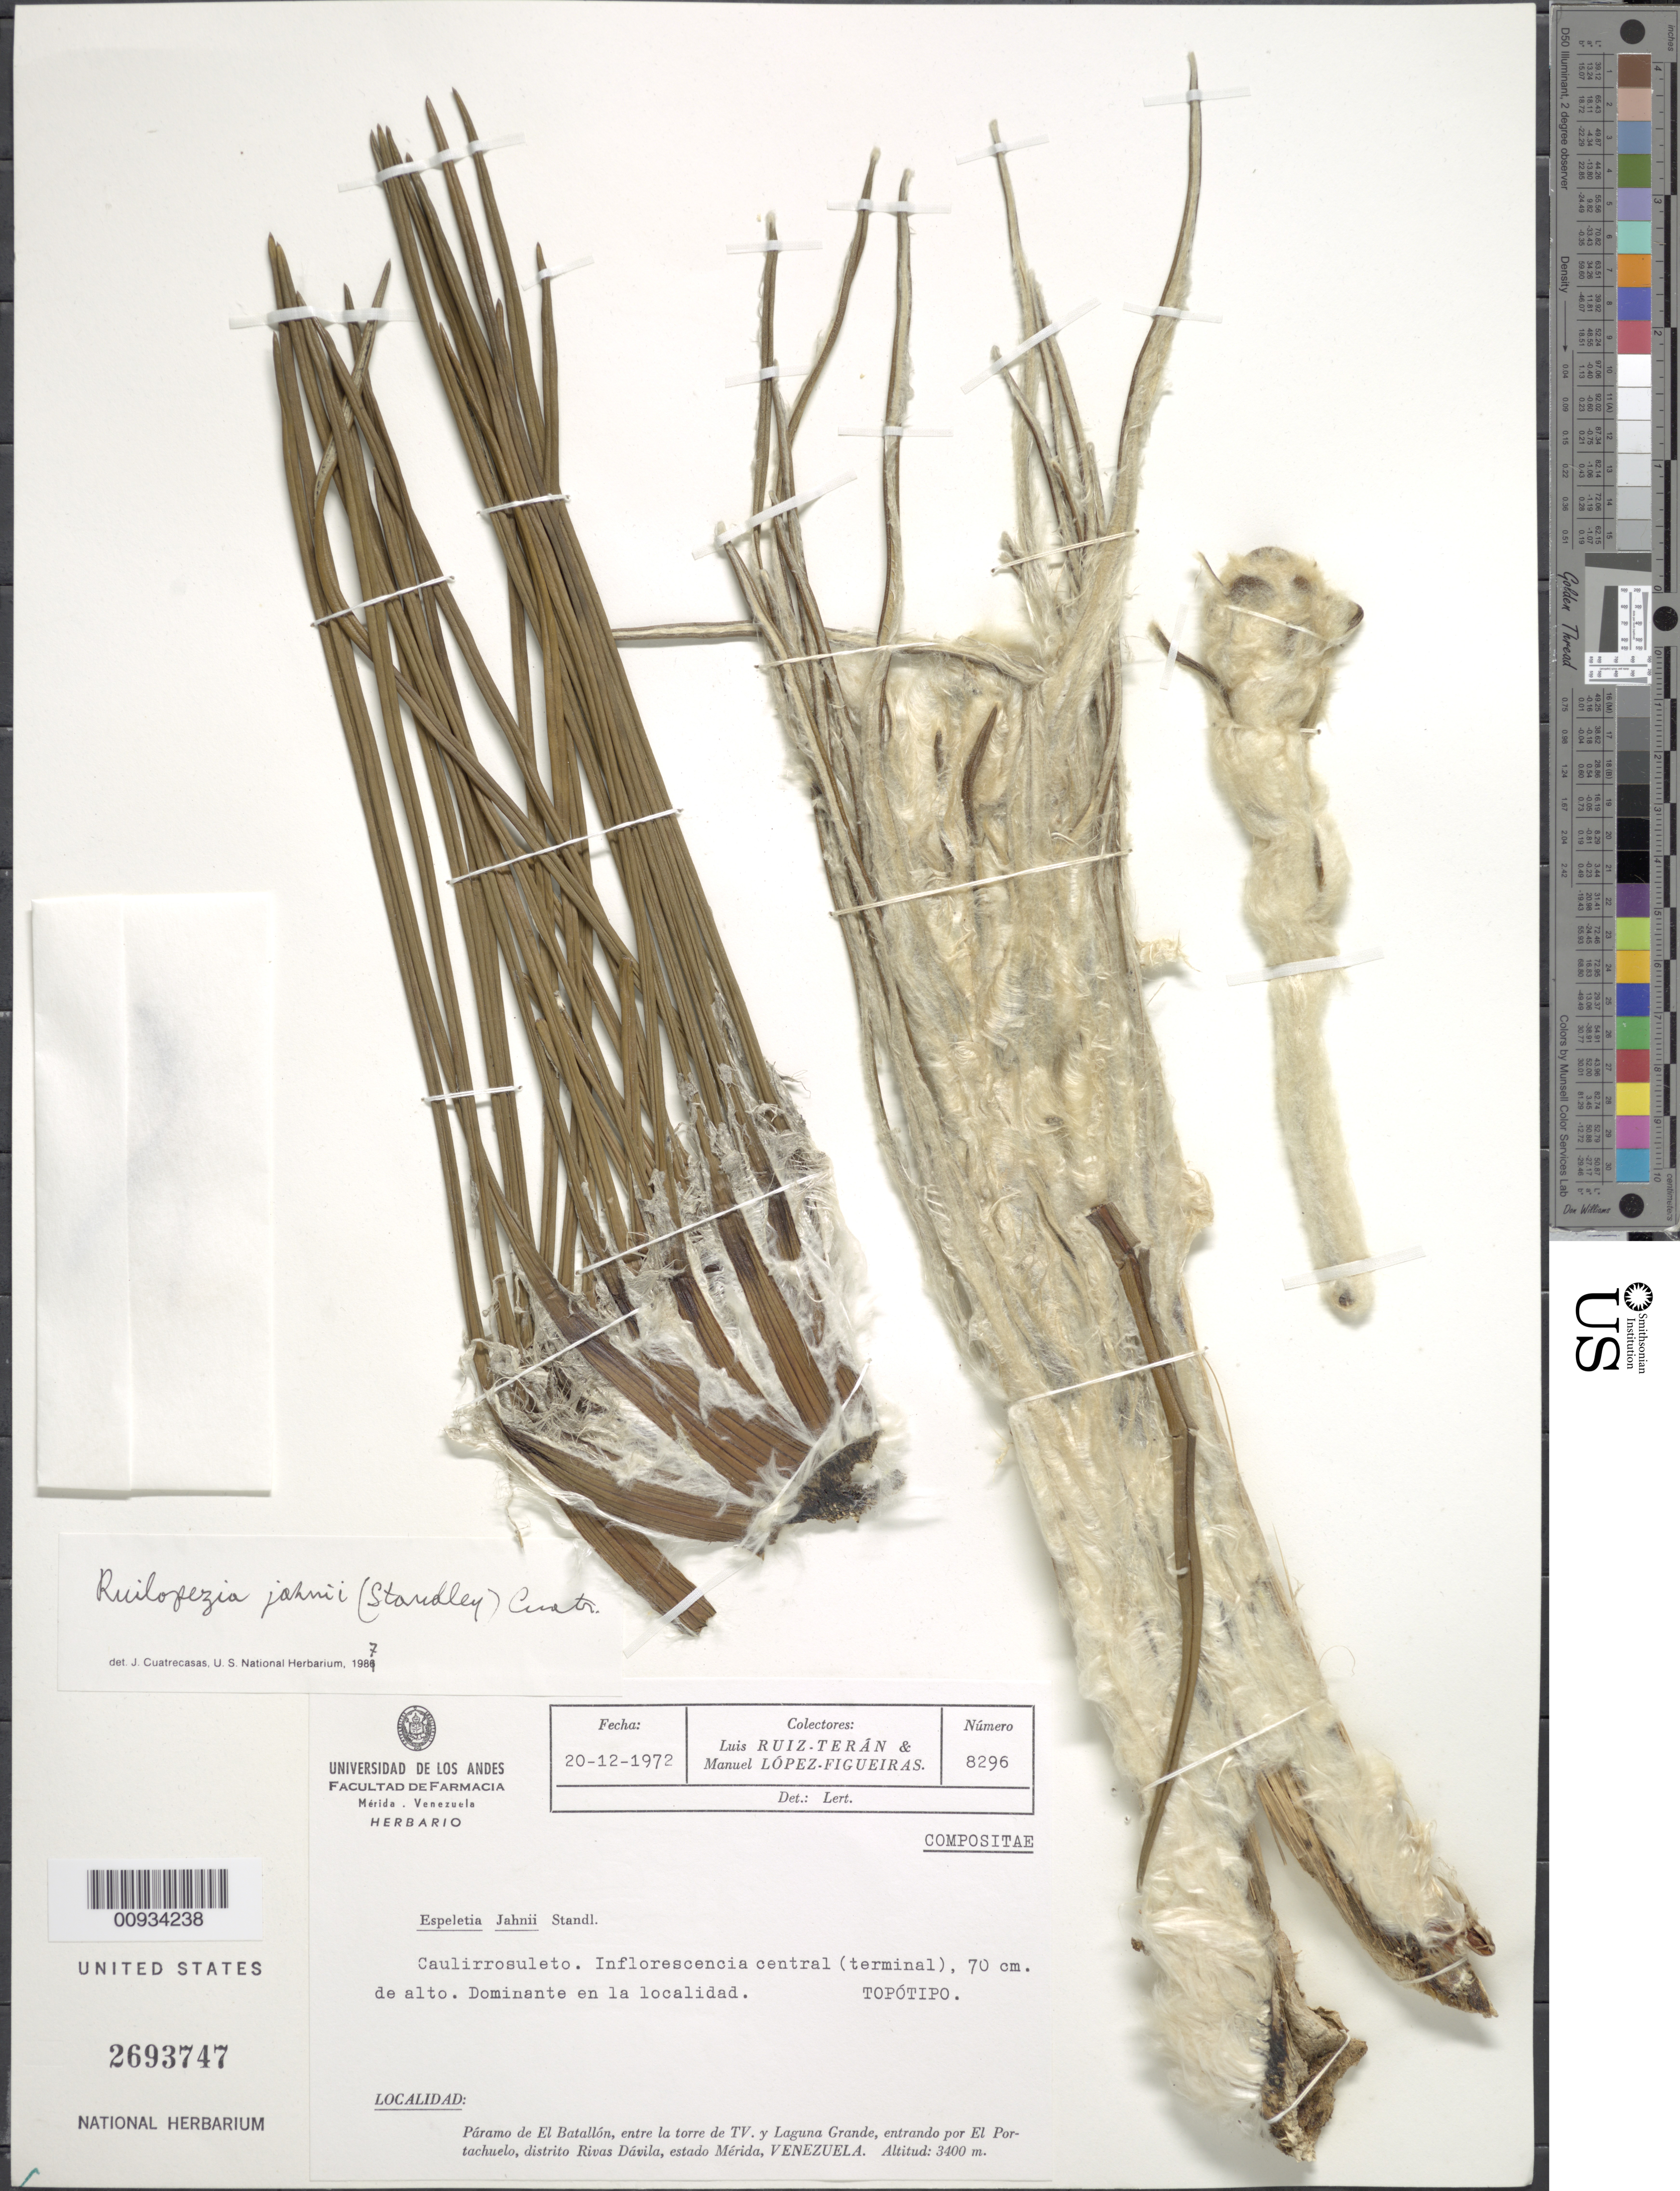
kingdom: Plantae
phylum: Tracheophyta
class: Magnoliopsida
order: Asterales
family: Asteraceae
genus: Ruilopezia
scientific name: Ruilopezia jahnii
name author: (Standl.) Cuatrec.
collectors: L. Teran & M. López Figueiras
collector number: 8296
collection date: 1972-12-20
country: Venezuela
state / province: Mérida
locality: Paramo de El Batallon, entre la torre de TV, y Laguna Grande, entrando por El Portachuelo, Distrito Rivas Davila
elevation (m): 3400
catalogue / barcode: US 2693747